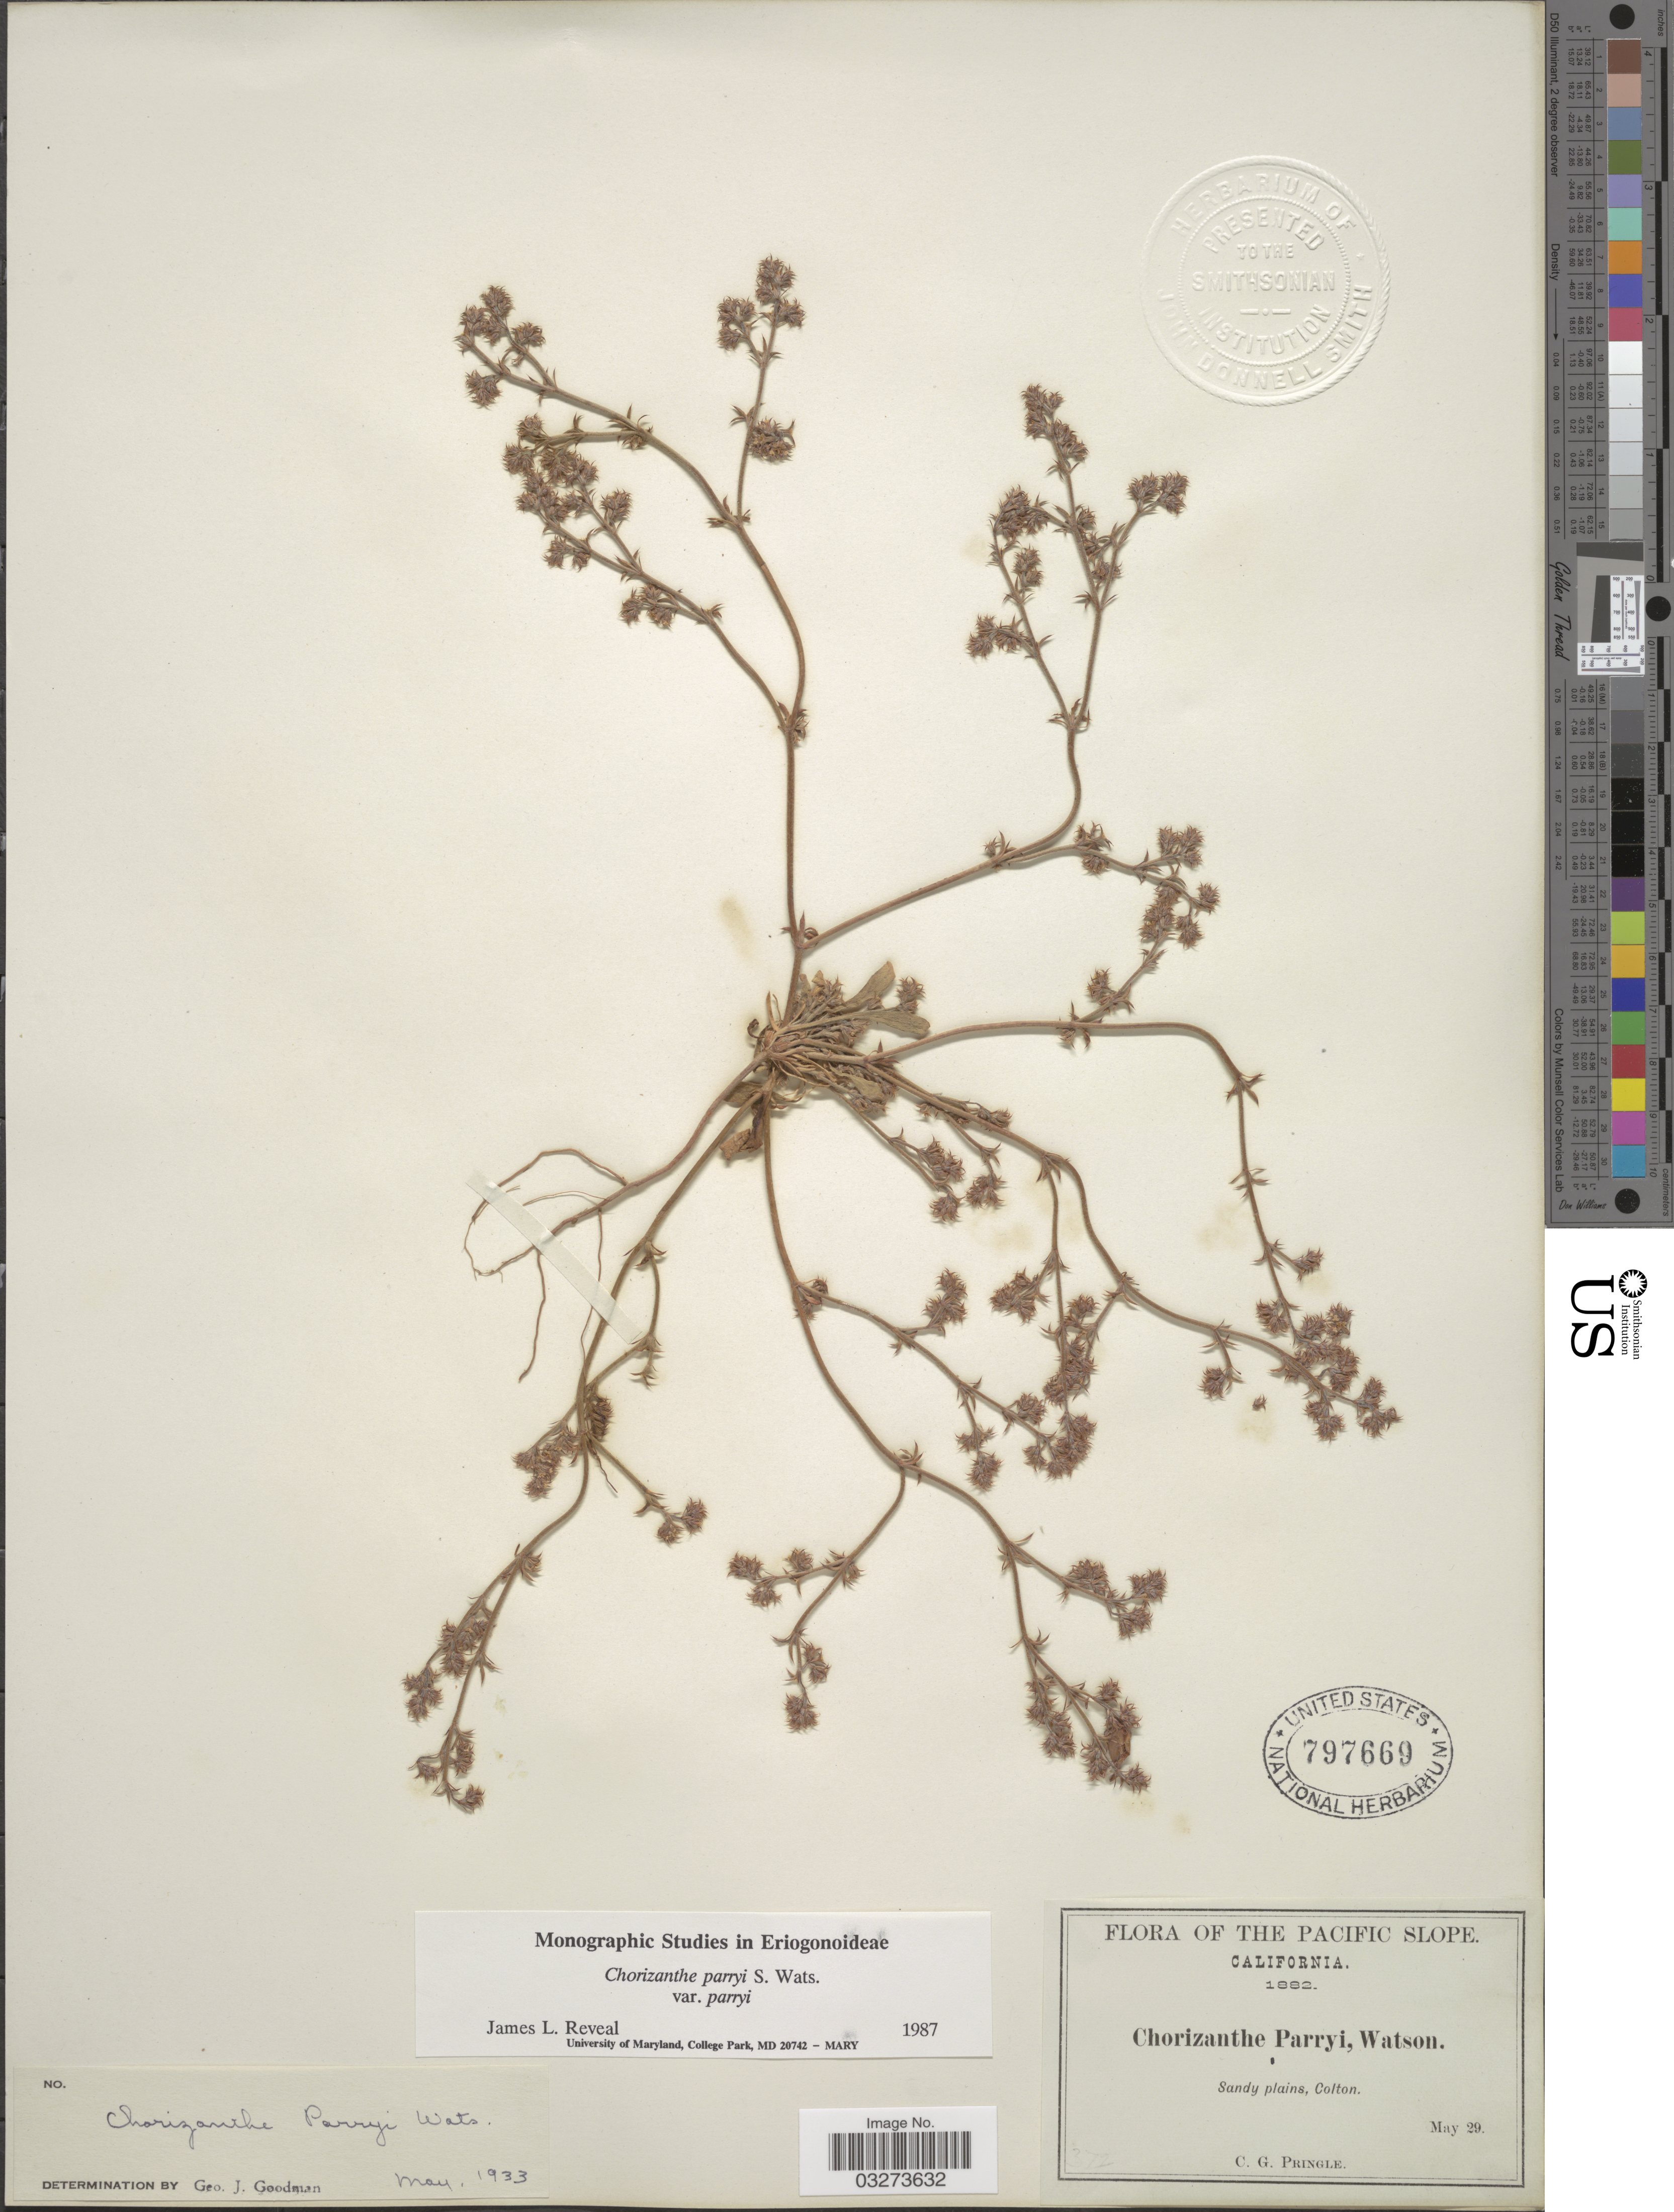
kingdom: Plantae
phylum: Tracheophyta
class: Magnoliopsida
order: Caryophyllales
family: Polygonaceae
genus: Chorizanthe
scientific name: Chorizanthe parryi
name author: S. Watson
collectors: C. G. Pringle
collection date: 1882-05-29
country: United States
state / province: California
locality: The Pacific Slope. Sandy plains, Colton.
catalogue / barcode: US 797669